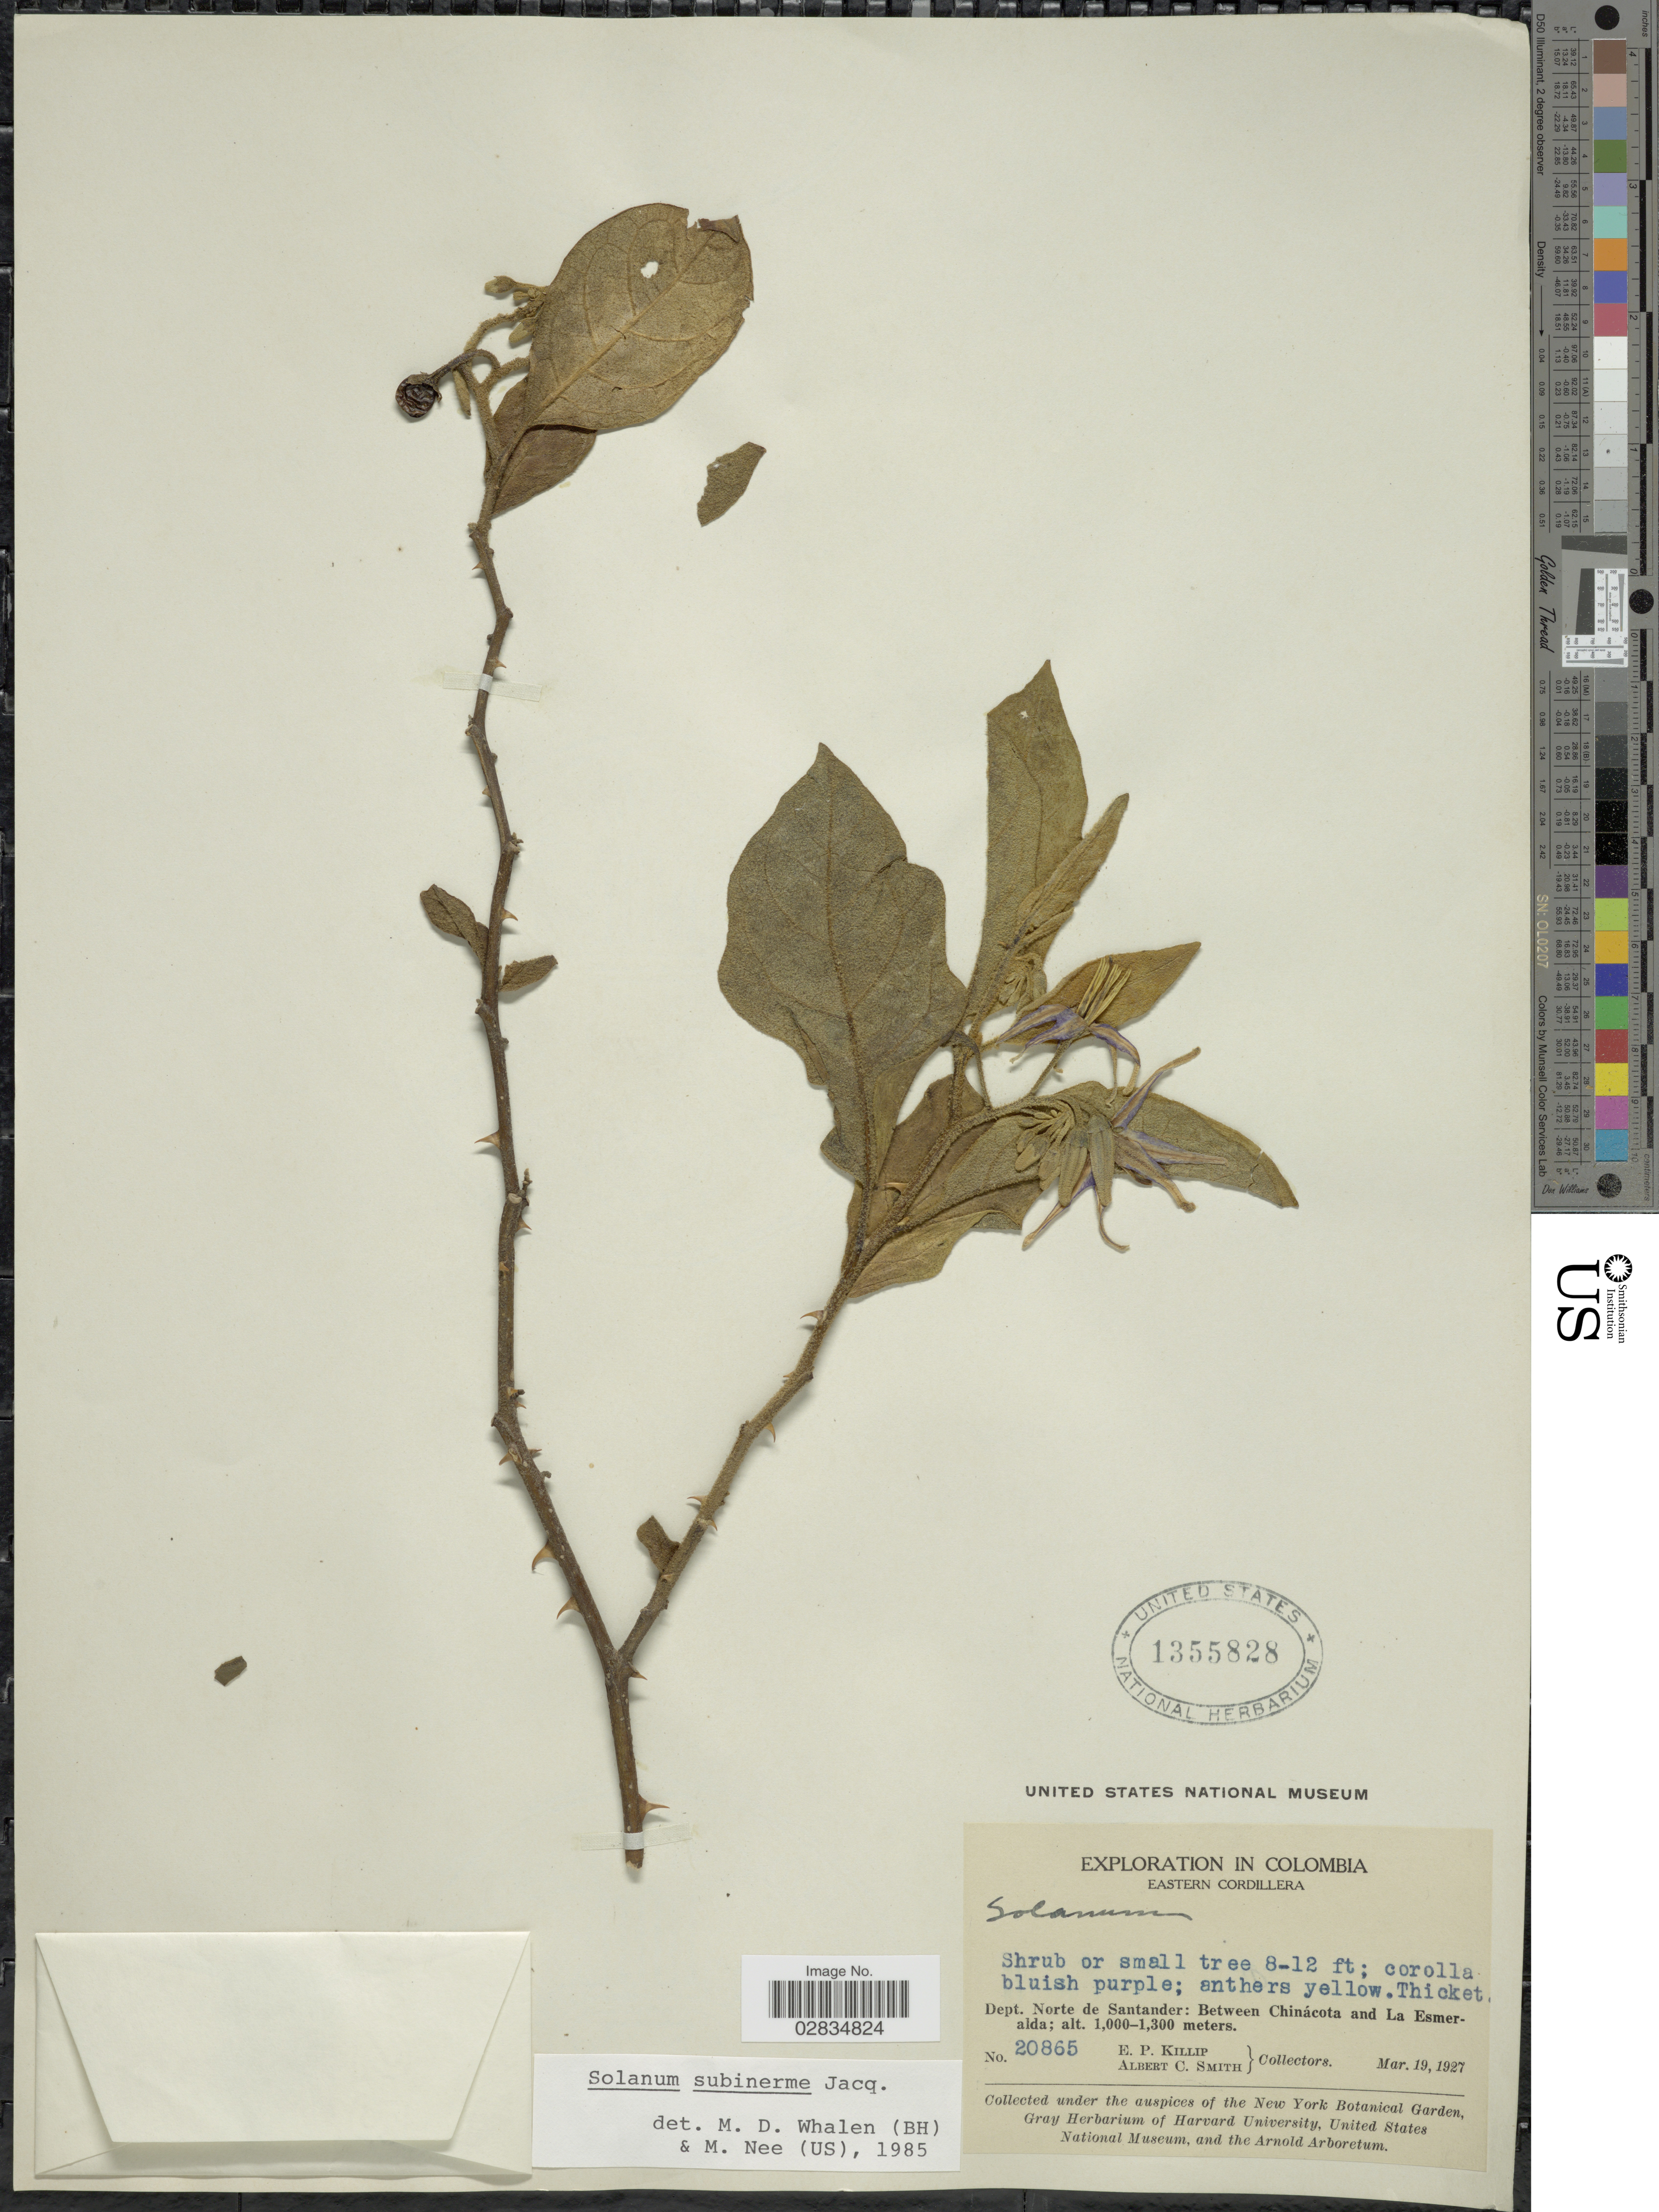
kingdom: Plantae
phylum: Tracheophyta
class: Magnoliopsida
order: Solanales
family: Solanaceae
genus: Solanum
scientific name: Solanum subinerme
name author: Jacq.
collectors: E. P. Killip & A. C. Smith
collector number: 20865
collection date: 1927-03-19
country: Colombia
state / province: Norte de Santander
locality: Eastern Cordillera, Dept. Norte de Santander: Between Chinácota and La Esmeralda.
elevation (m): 1000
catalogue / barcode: US 1355828